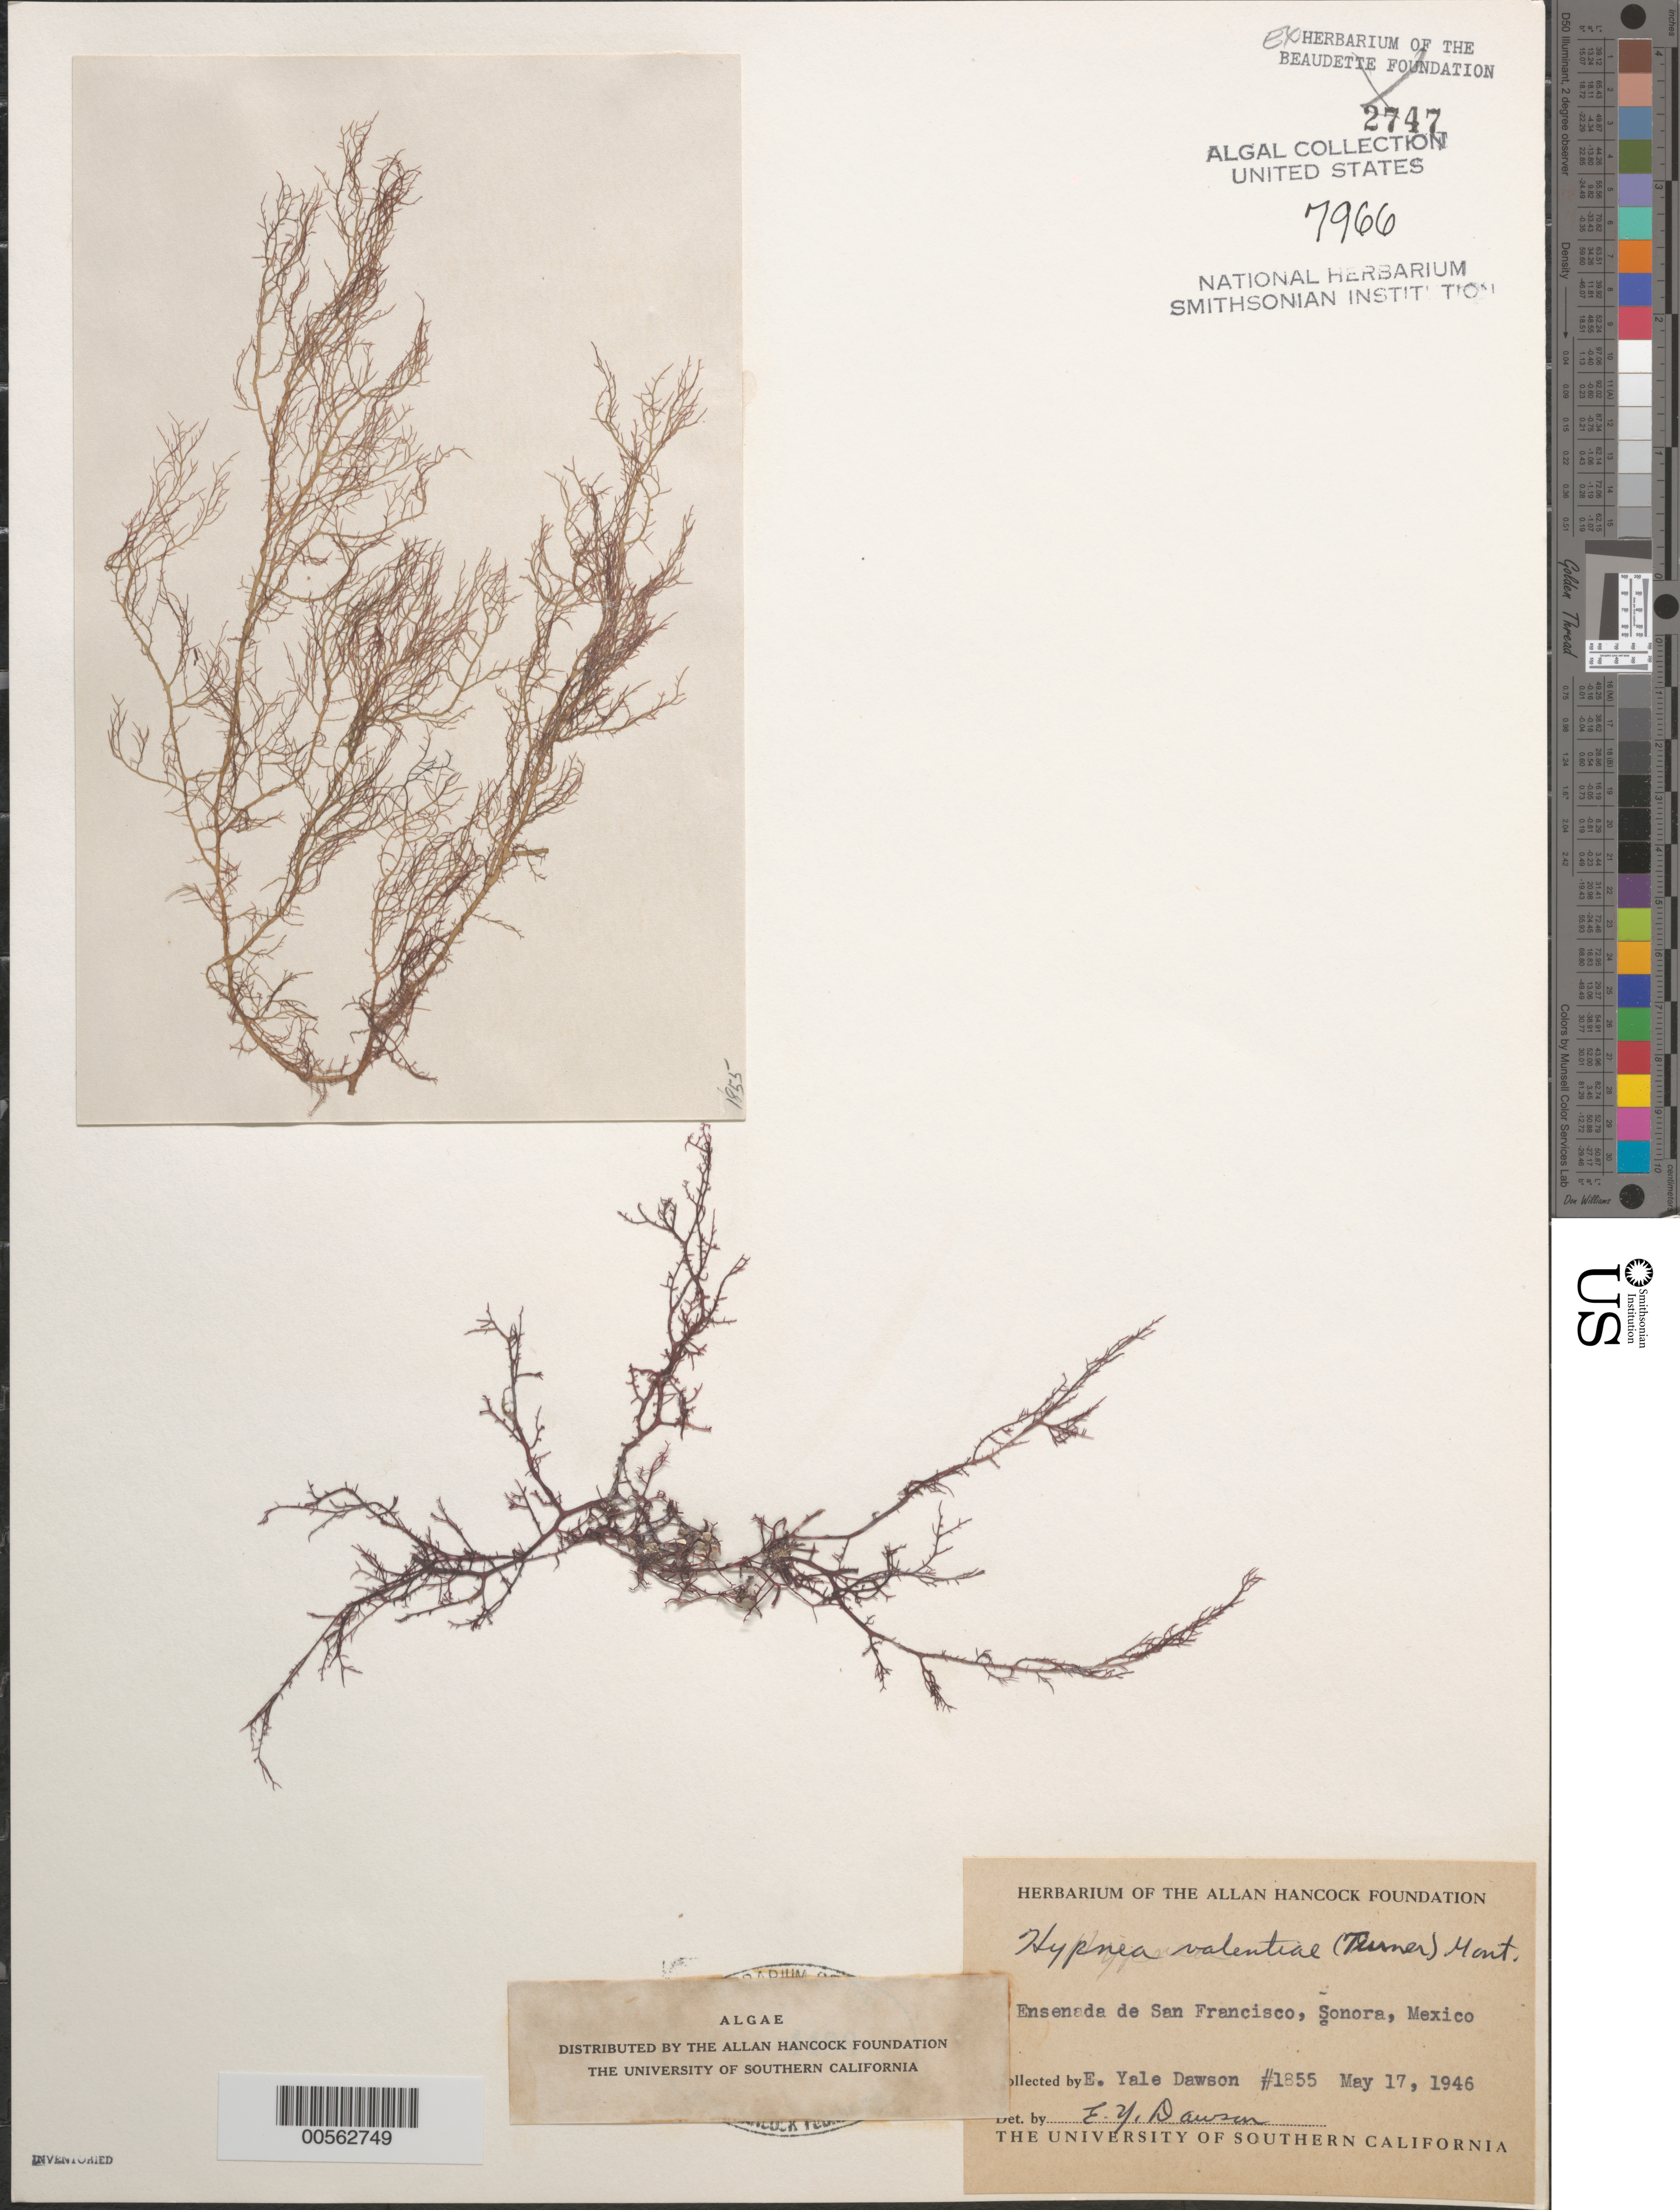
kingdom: Plantae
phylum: Rhodophyta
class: Florideophyceae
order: Gigartinales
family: Cystocloniaceae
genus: Hypnea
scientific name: Hypnea valentiae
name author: (Turner) Mont.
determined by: Dawson, E. Y.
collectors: E. Y. Dawson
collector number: EYD 1855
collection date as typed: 17 May 1946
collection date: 1946-05-17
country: Mexico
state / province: Sonora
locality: Ensenada de San Francisco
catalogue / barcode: US 7966